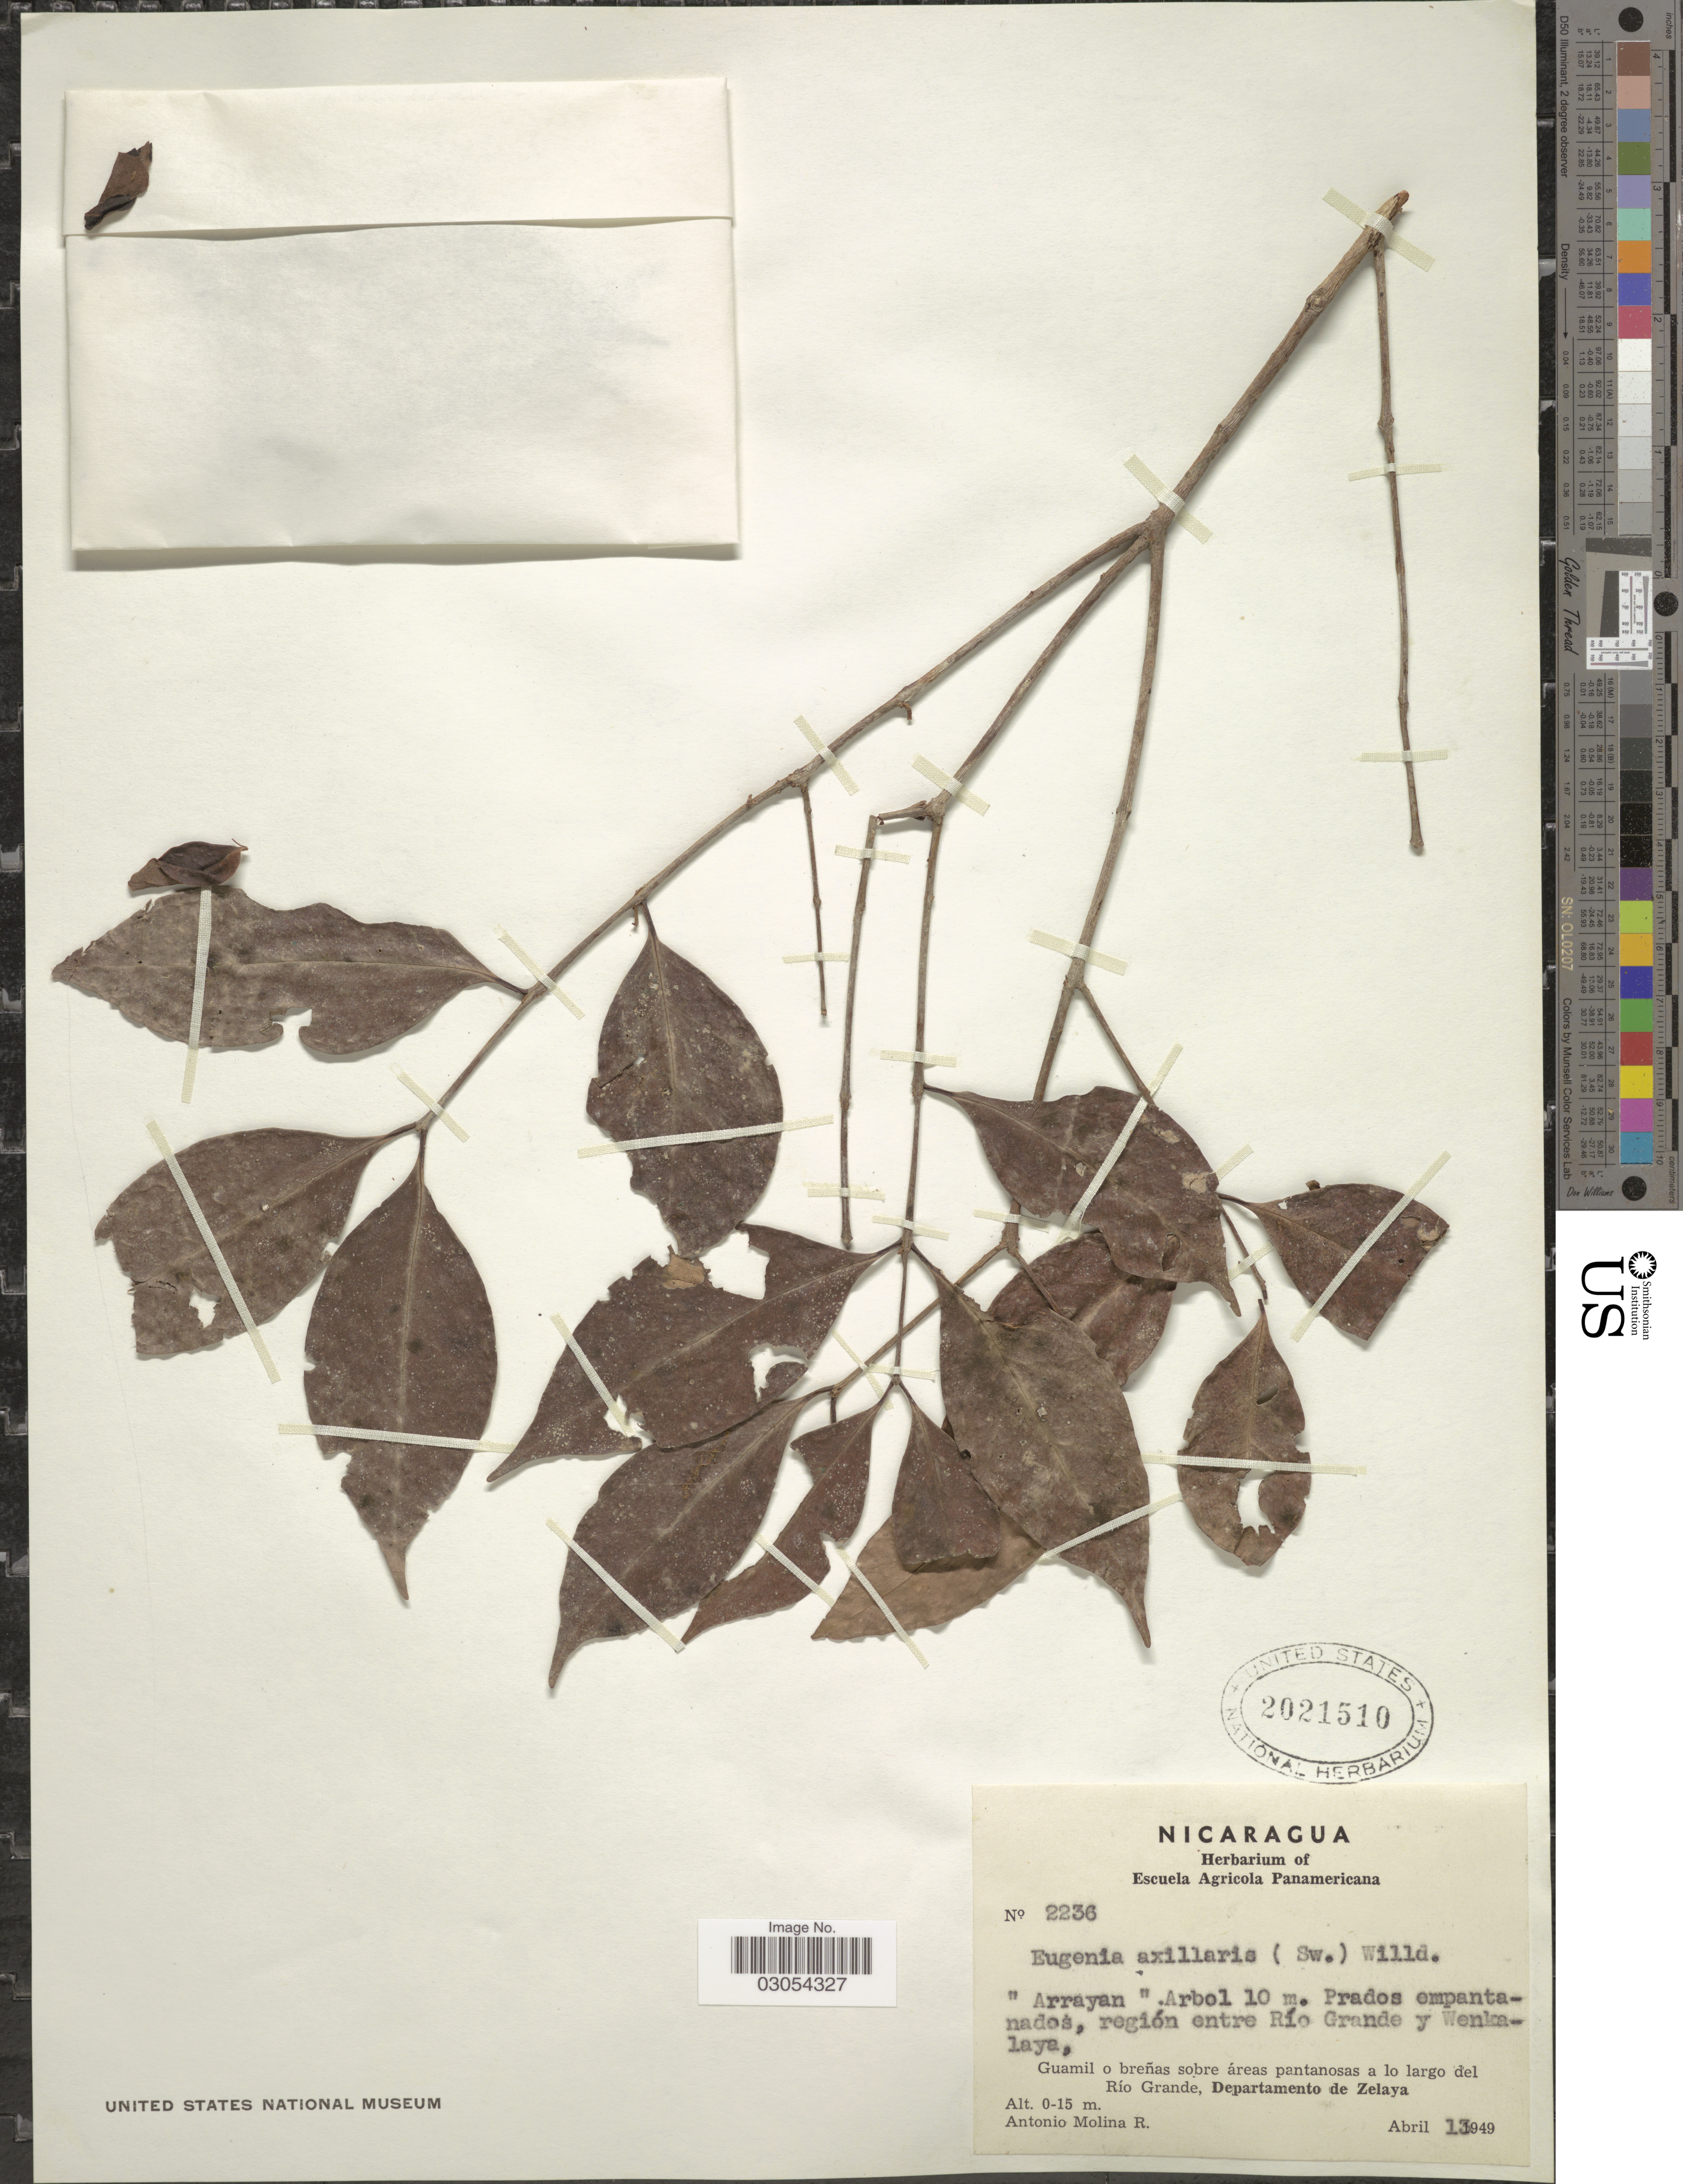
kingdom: Plantae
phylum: Tracheophyta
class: Magnoliopsida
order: Myrtales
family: Myrtaceae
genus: Eugenia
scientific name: Eugenia sp.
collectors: A. Molina R.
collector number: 2236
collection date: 1949-04-13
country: Nicaragua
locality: Prados empantanados, región entre Río Grande y Wenkalaya, Guamil o breñas sobre áreas pantanosas a lo largo del Río Grande, Departamento de Zelaya.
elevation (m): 0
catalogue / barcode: US 2021510